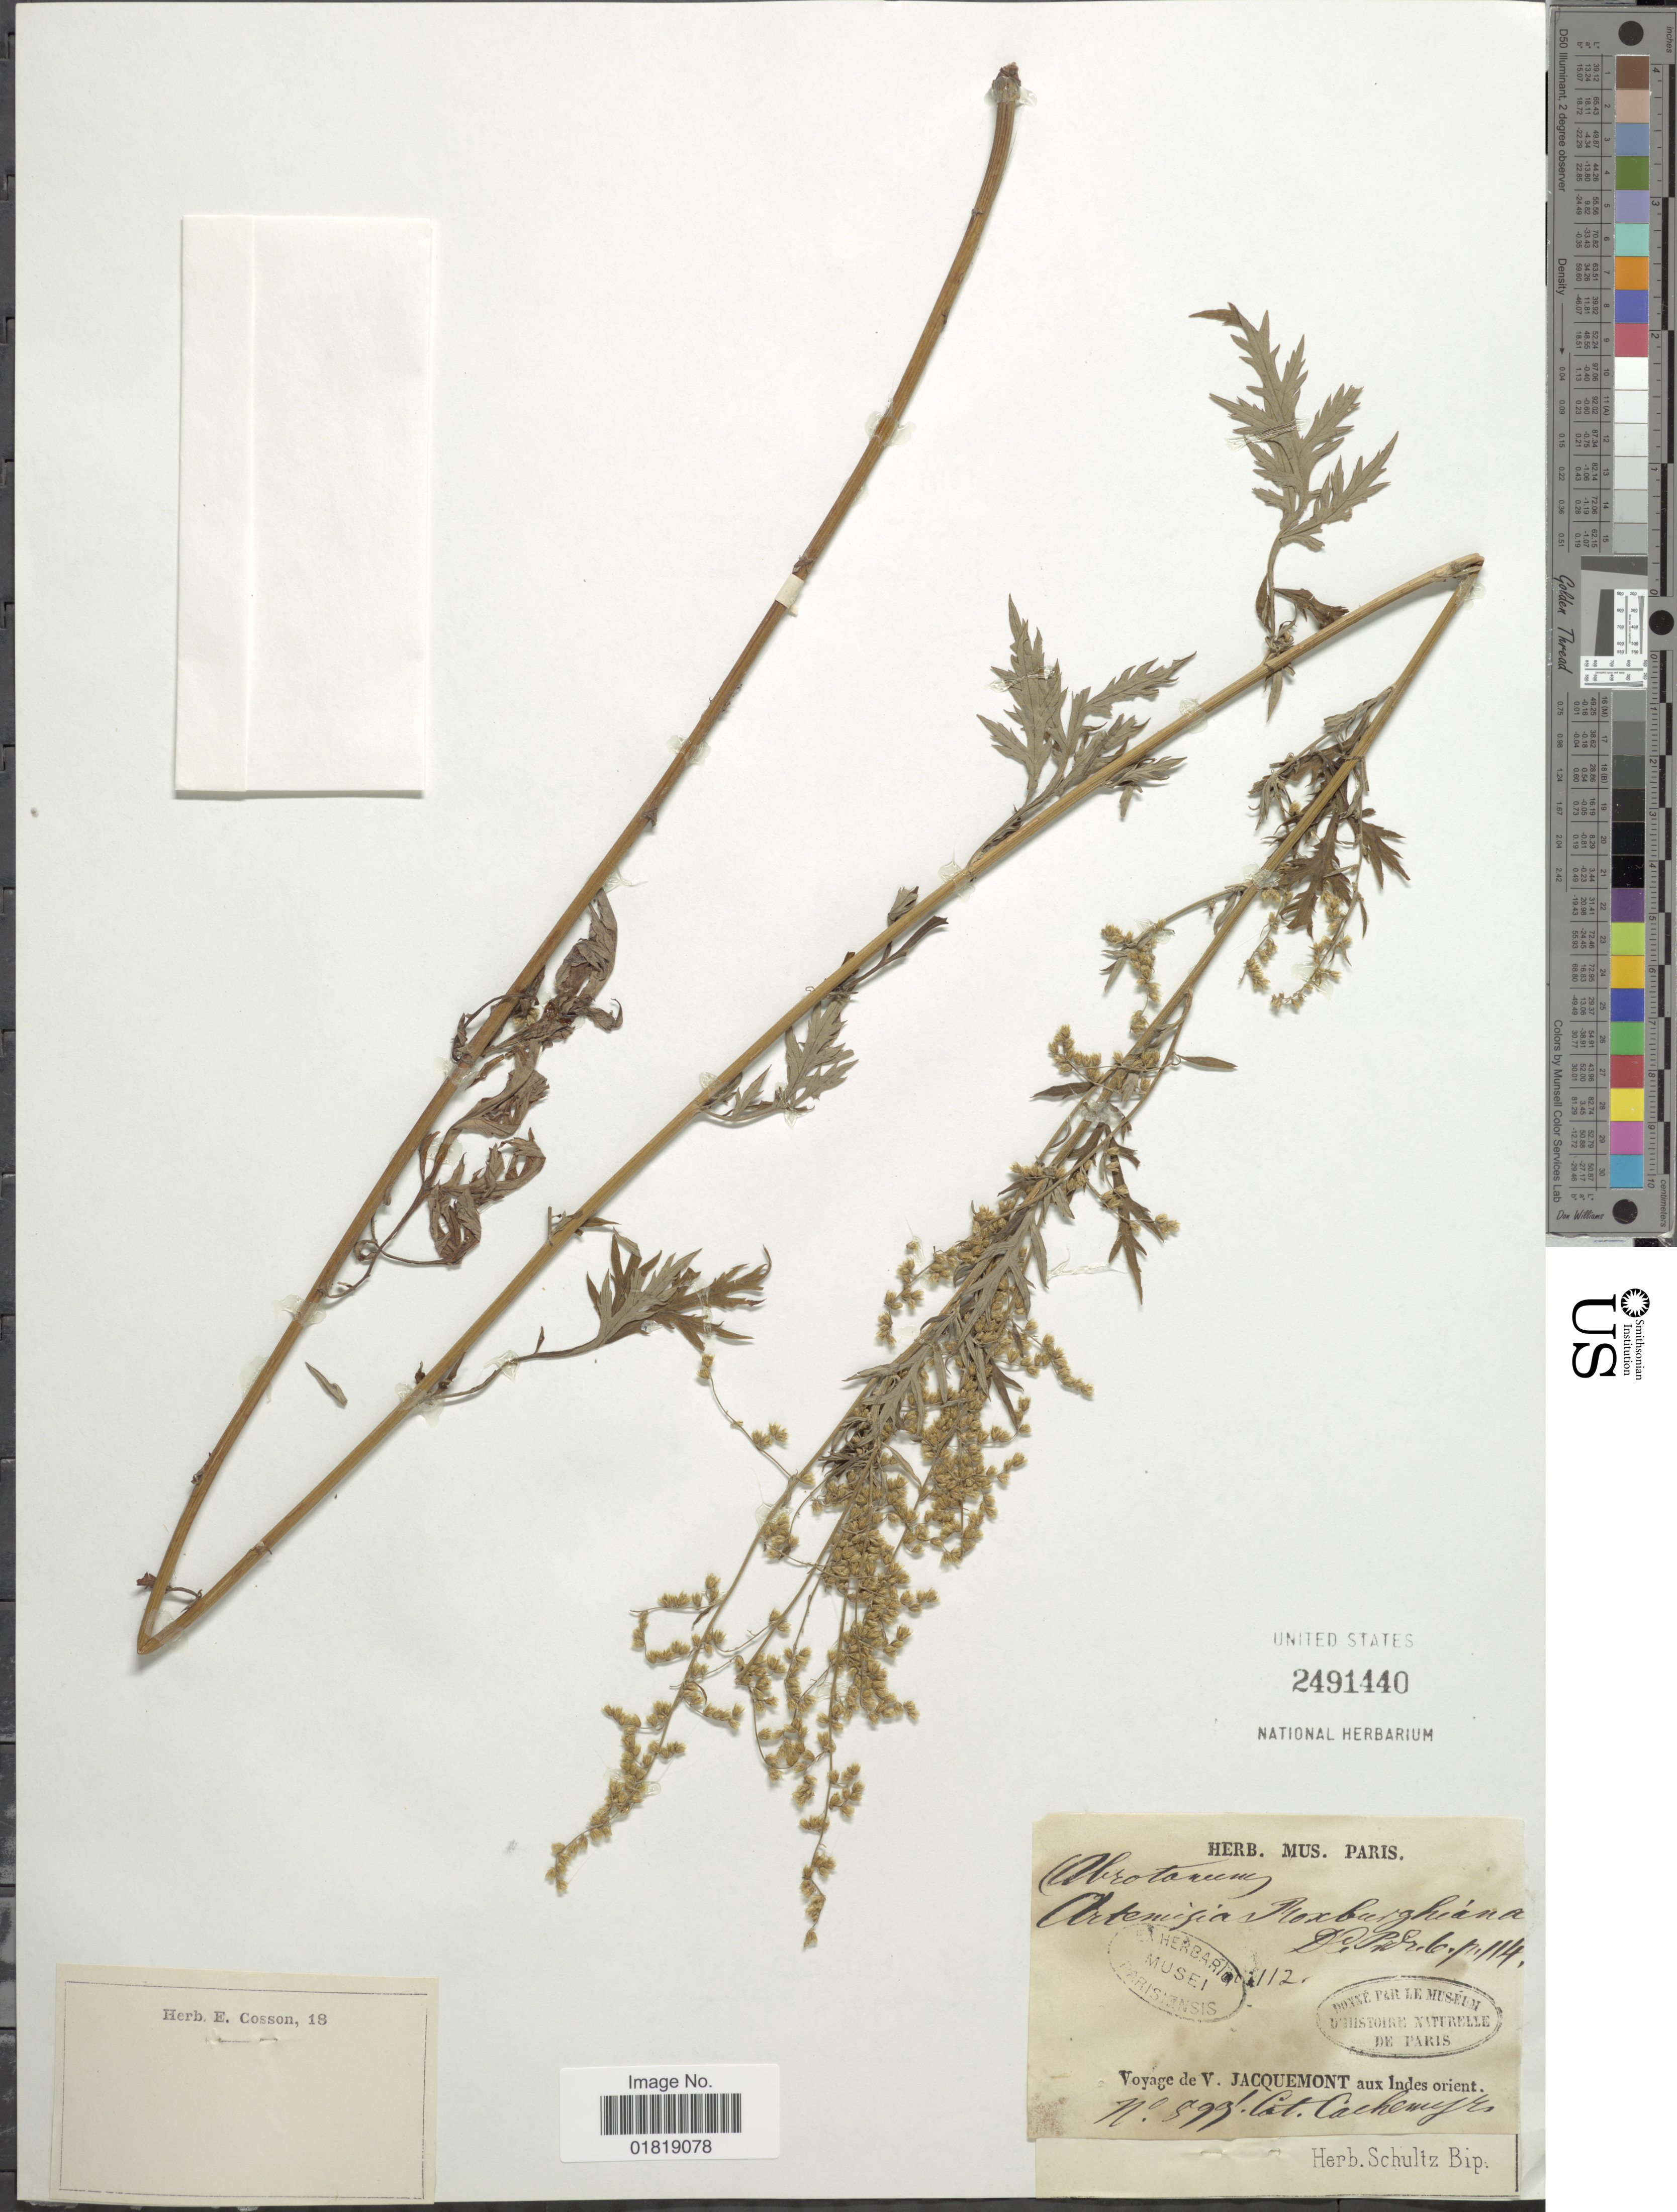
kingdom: Plantae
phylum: Tracheophyta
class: Magnoliopsida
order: Asterales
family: Asteraceae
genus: Artemisia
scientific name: Artemisia roxburghiana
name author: Besser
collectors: V. Jacquemont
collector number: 599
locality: Aux Indes orient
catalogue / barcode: US 2491440